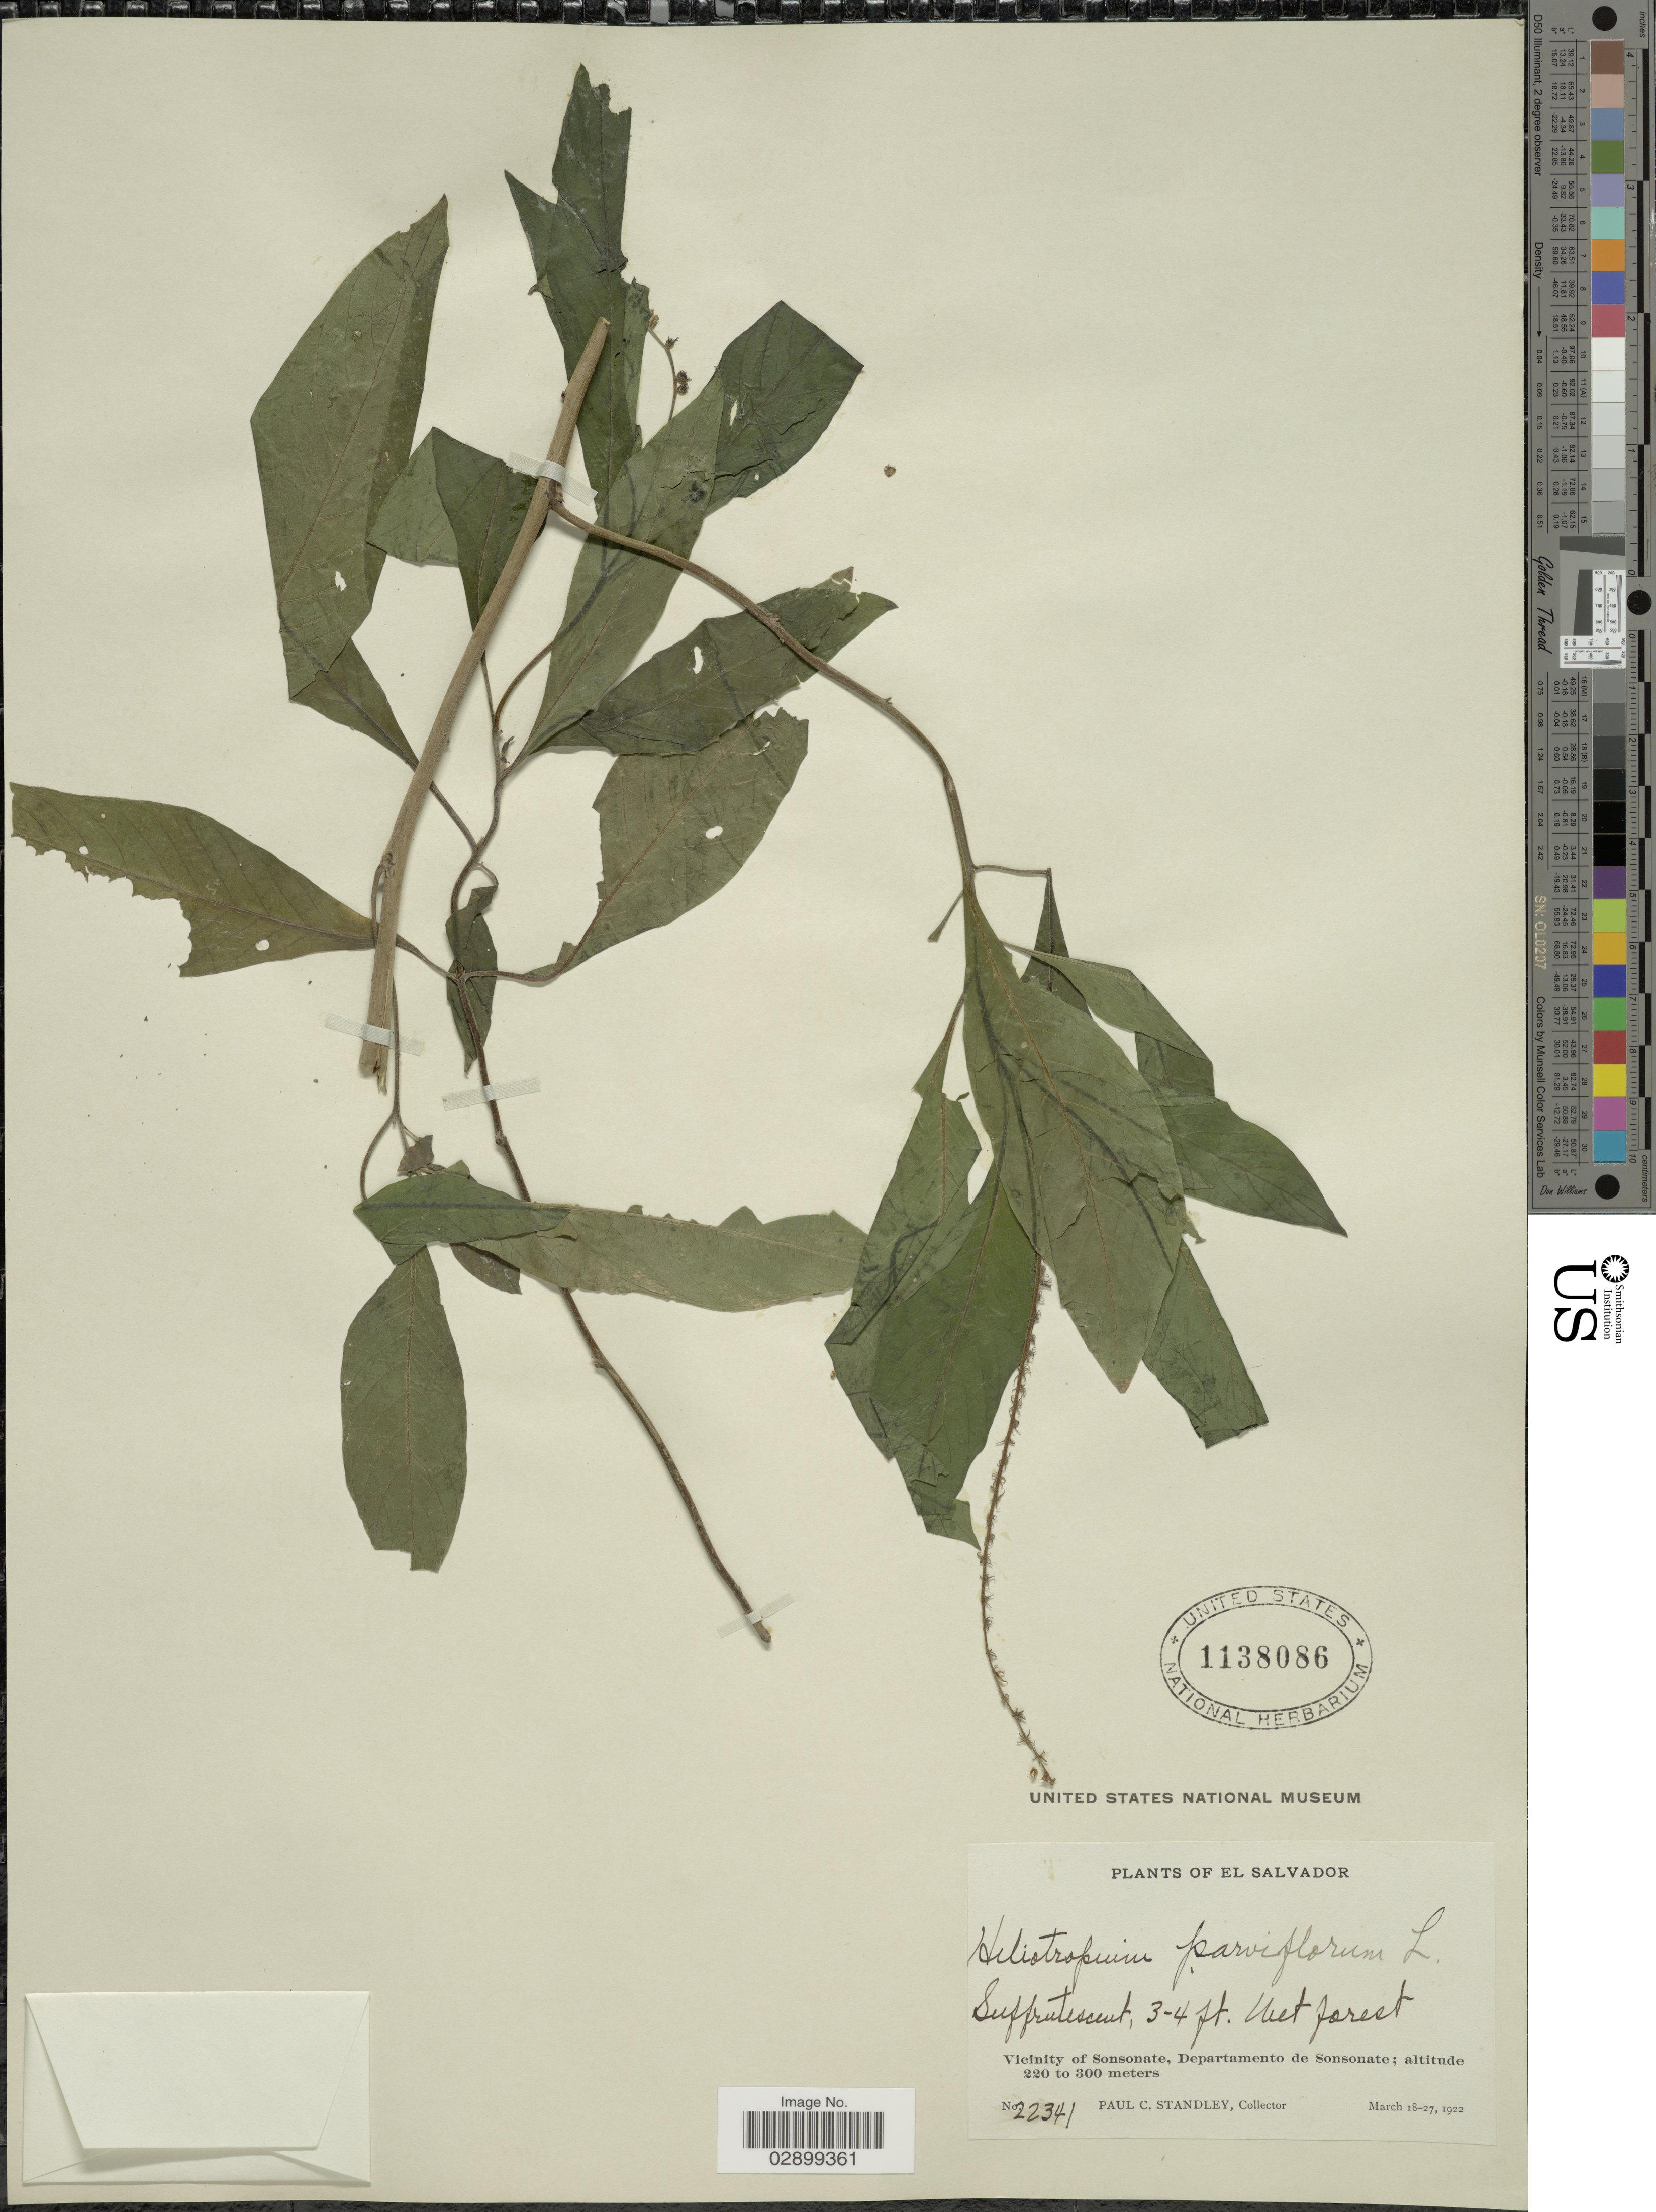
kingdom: Plantae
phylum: Tracheophyta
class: Magnoliopsida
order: Boraginales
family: Heliotropiaceae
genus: Heliotropium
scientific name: Heliotropium angiospermum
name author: Murray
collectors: P. C. Standley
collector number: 22341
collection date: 1922-03-18/1922-03-27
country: El Salvador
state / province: Sonsonate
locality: Vicinity of Sonsonate, Departamento de Sonsonate.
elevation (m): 220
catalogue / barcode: US 1138086